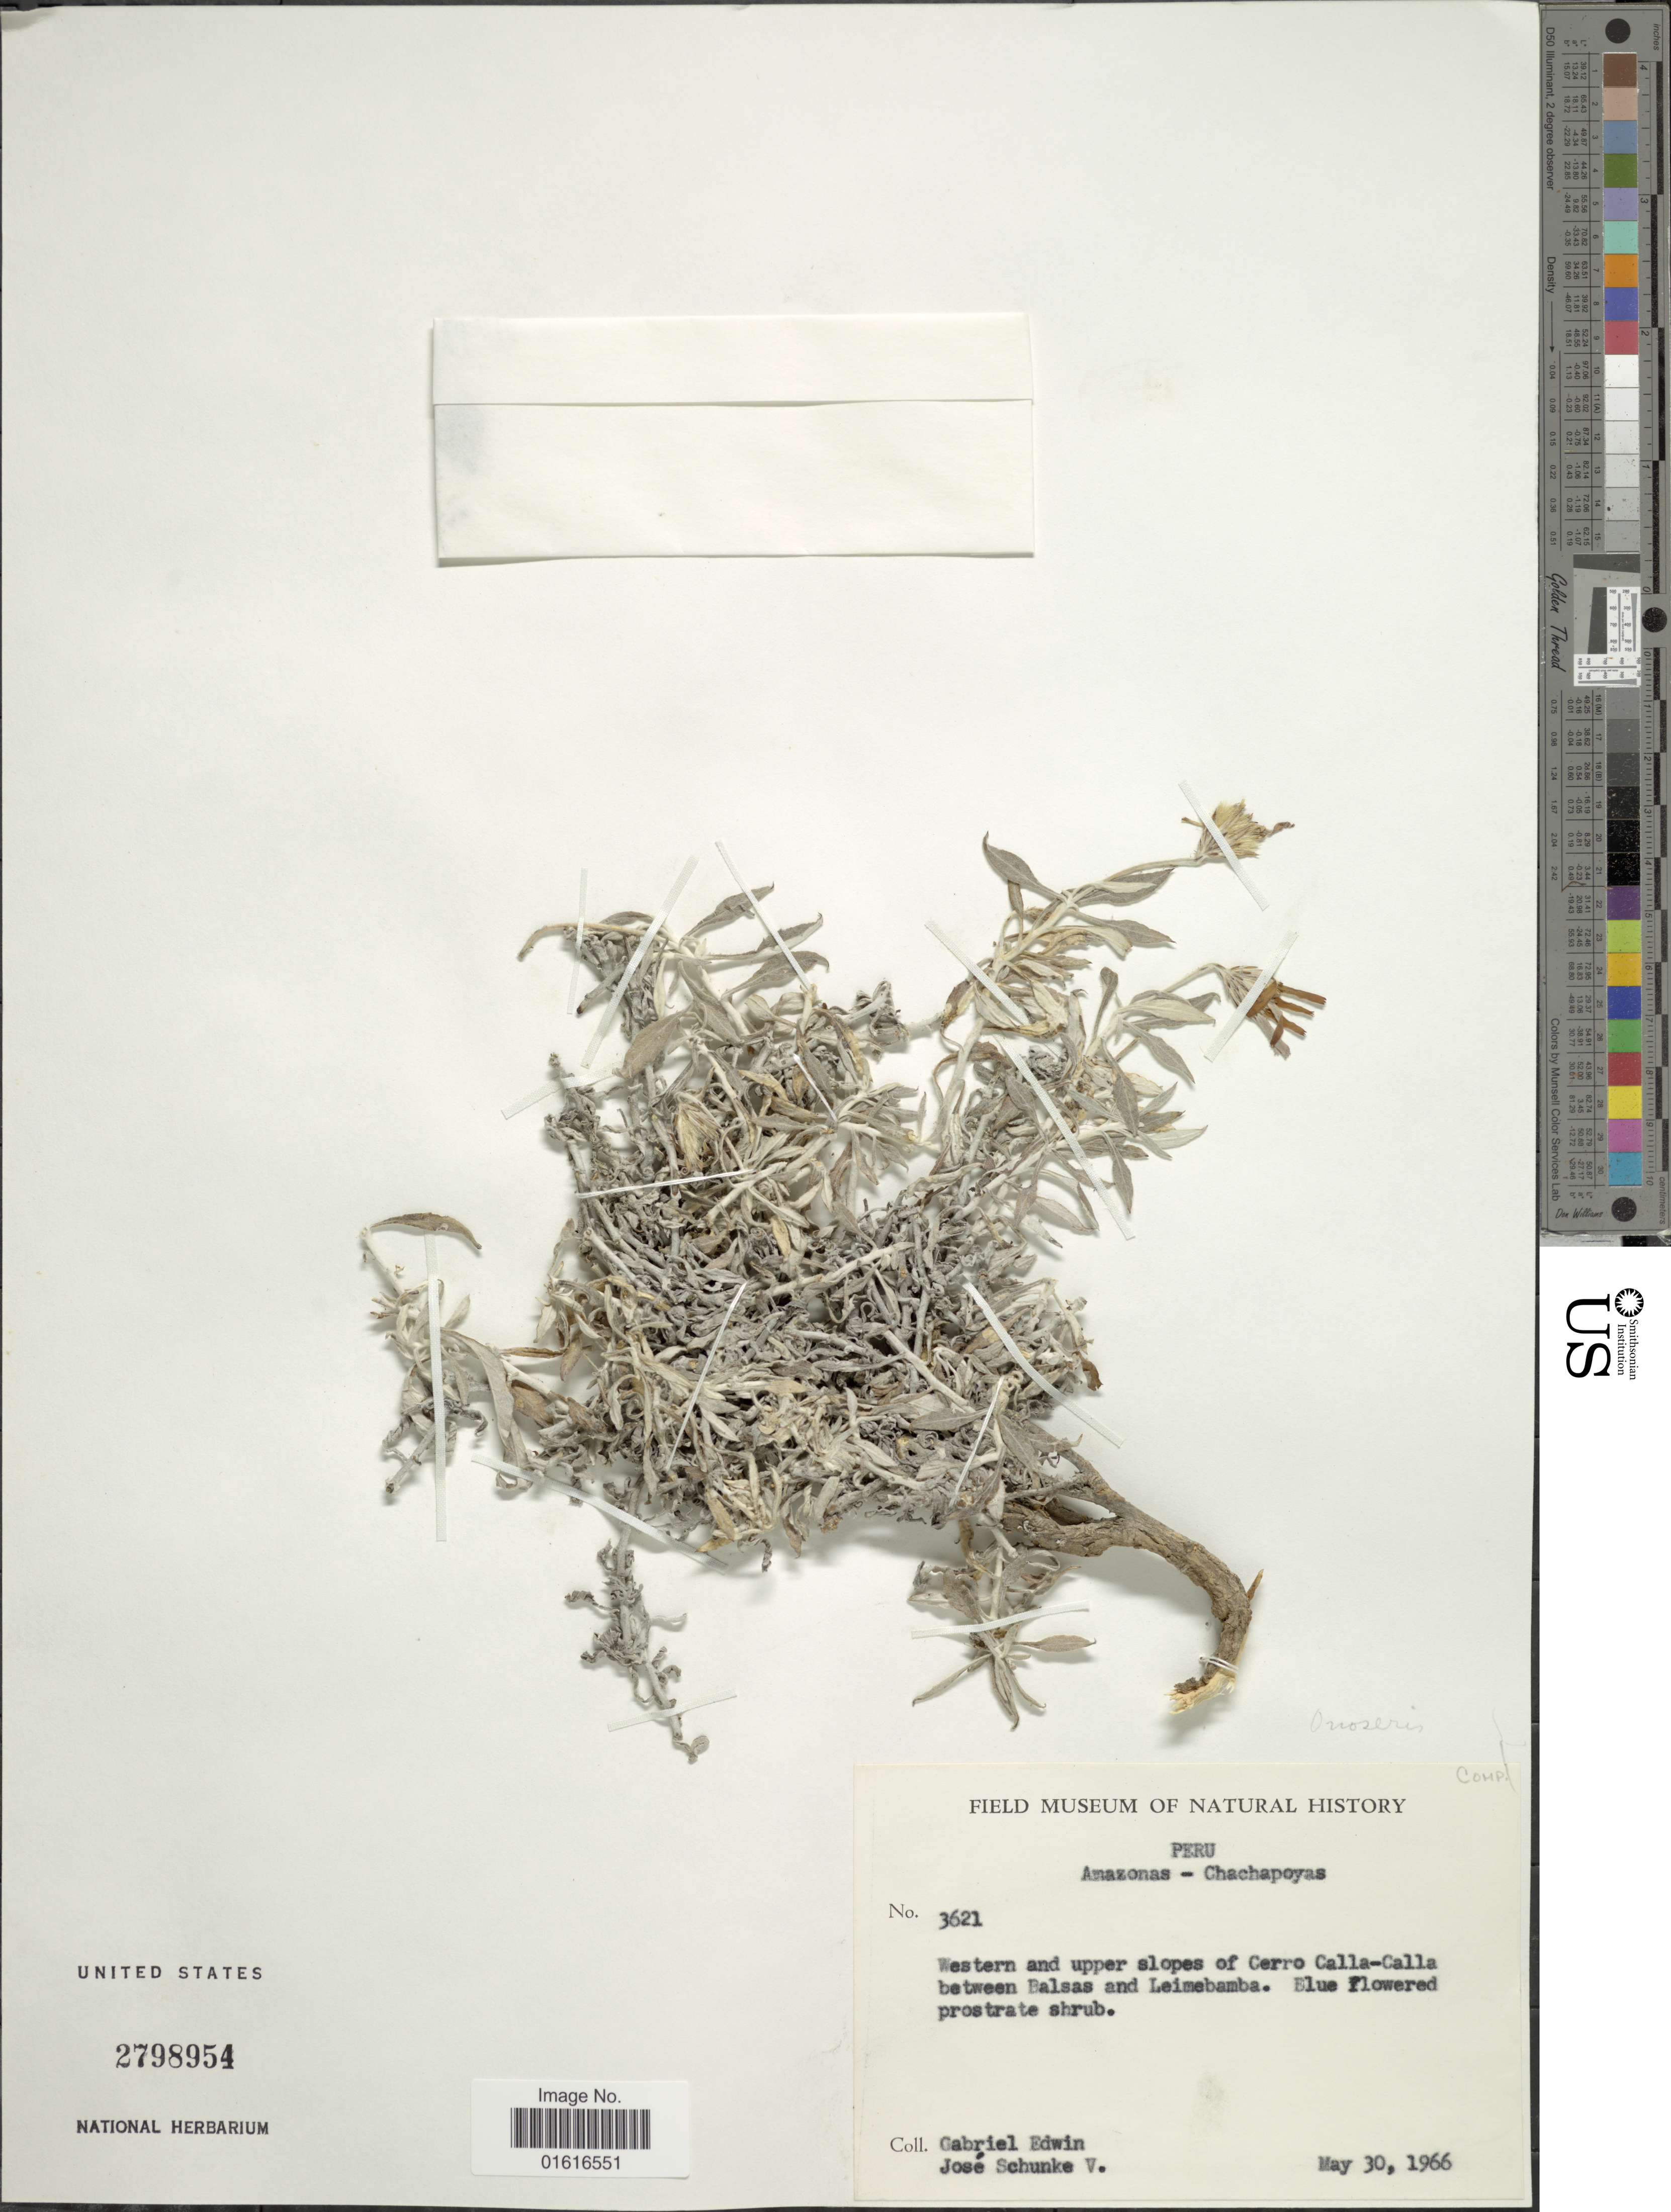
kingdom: Plantae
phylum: Tracheophyta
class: Magnoliopsida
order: Asterales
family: Asteraceae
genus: Onoseris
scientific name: Onoseris gnaphalioides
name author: Muschl.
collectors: G. Edwin & J. Schunke Vigo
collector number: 3621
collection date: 1966-05-30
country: Peru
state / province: Amazonas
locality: Chachapoyas, Western and upper slopes of Cerro Calla Calla between Balsas and Leimebamba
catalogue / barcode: US 2798954